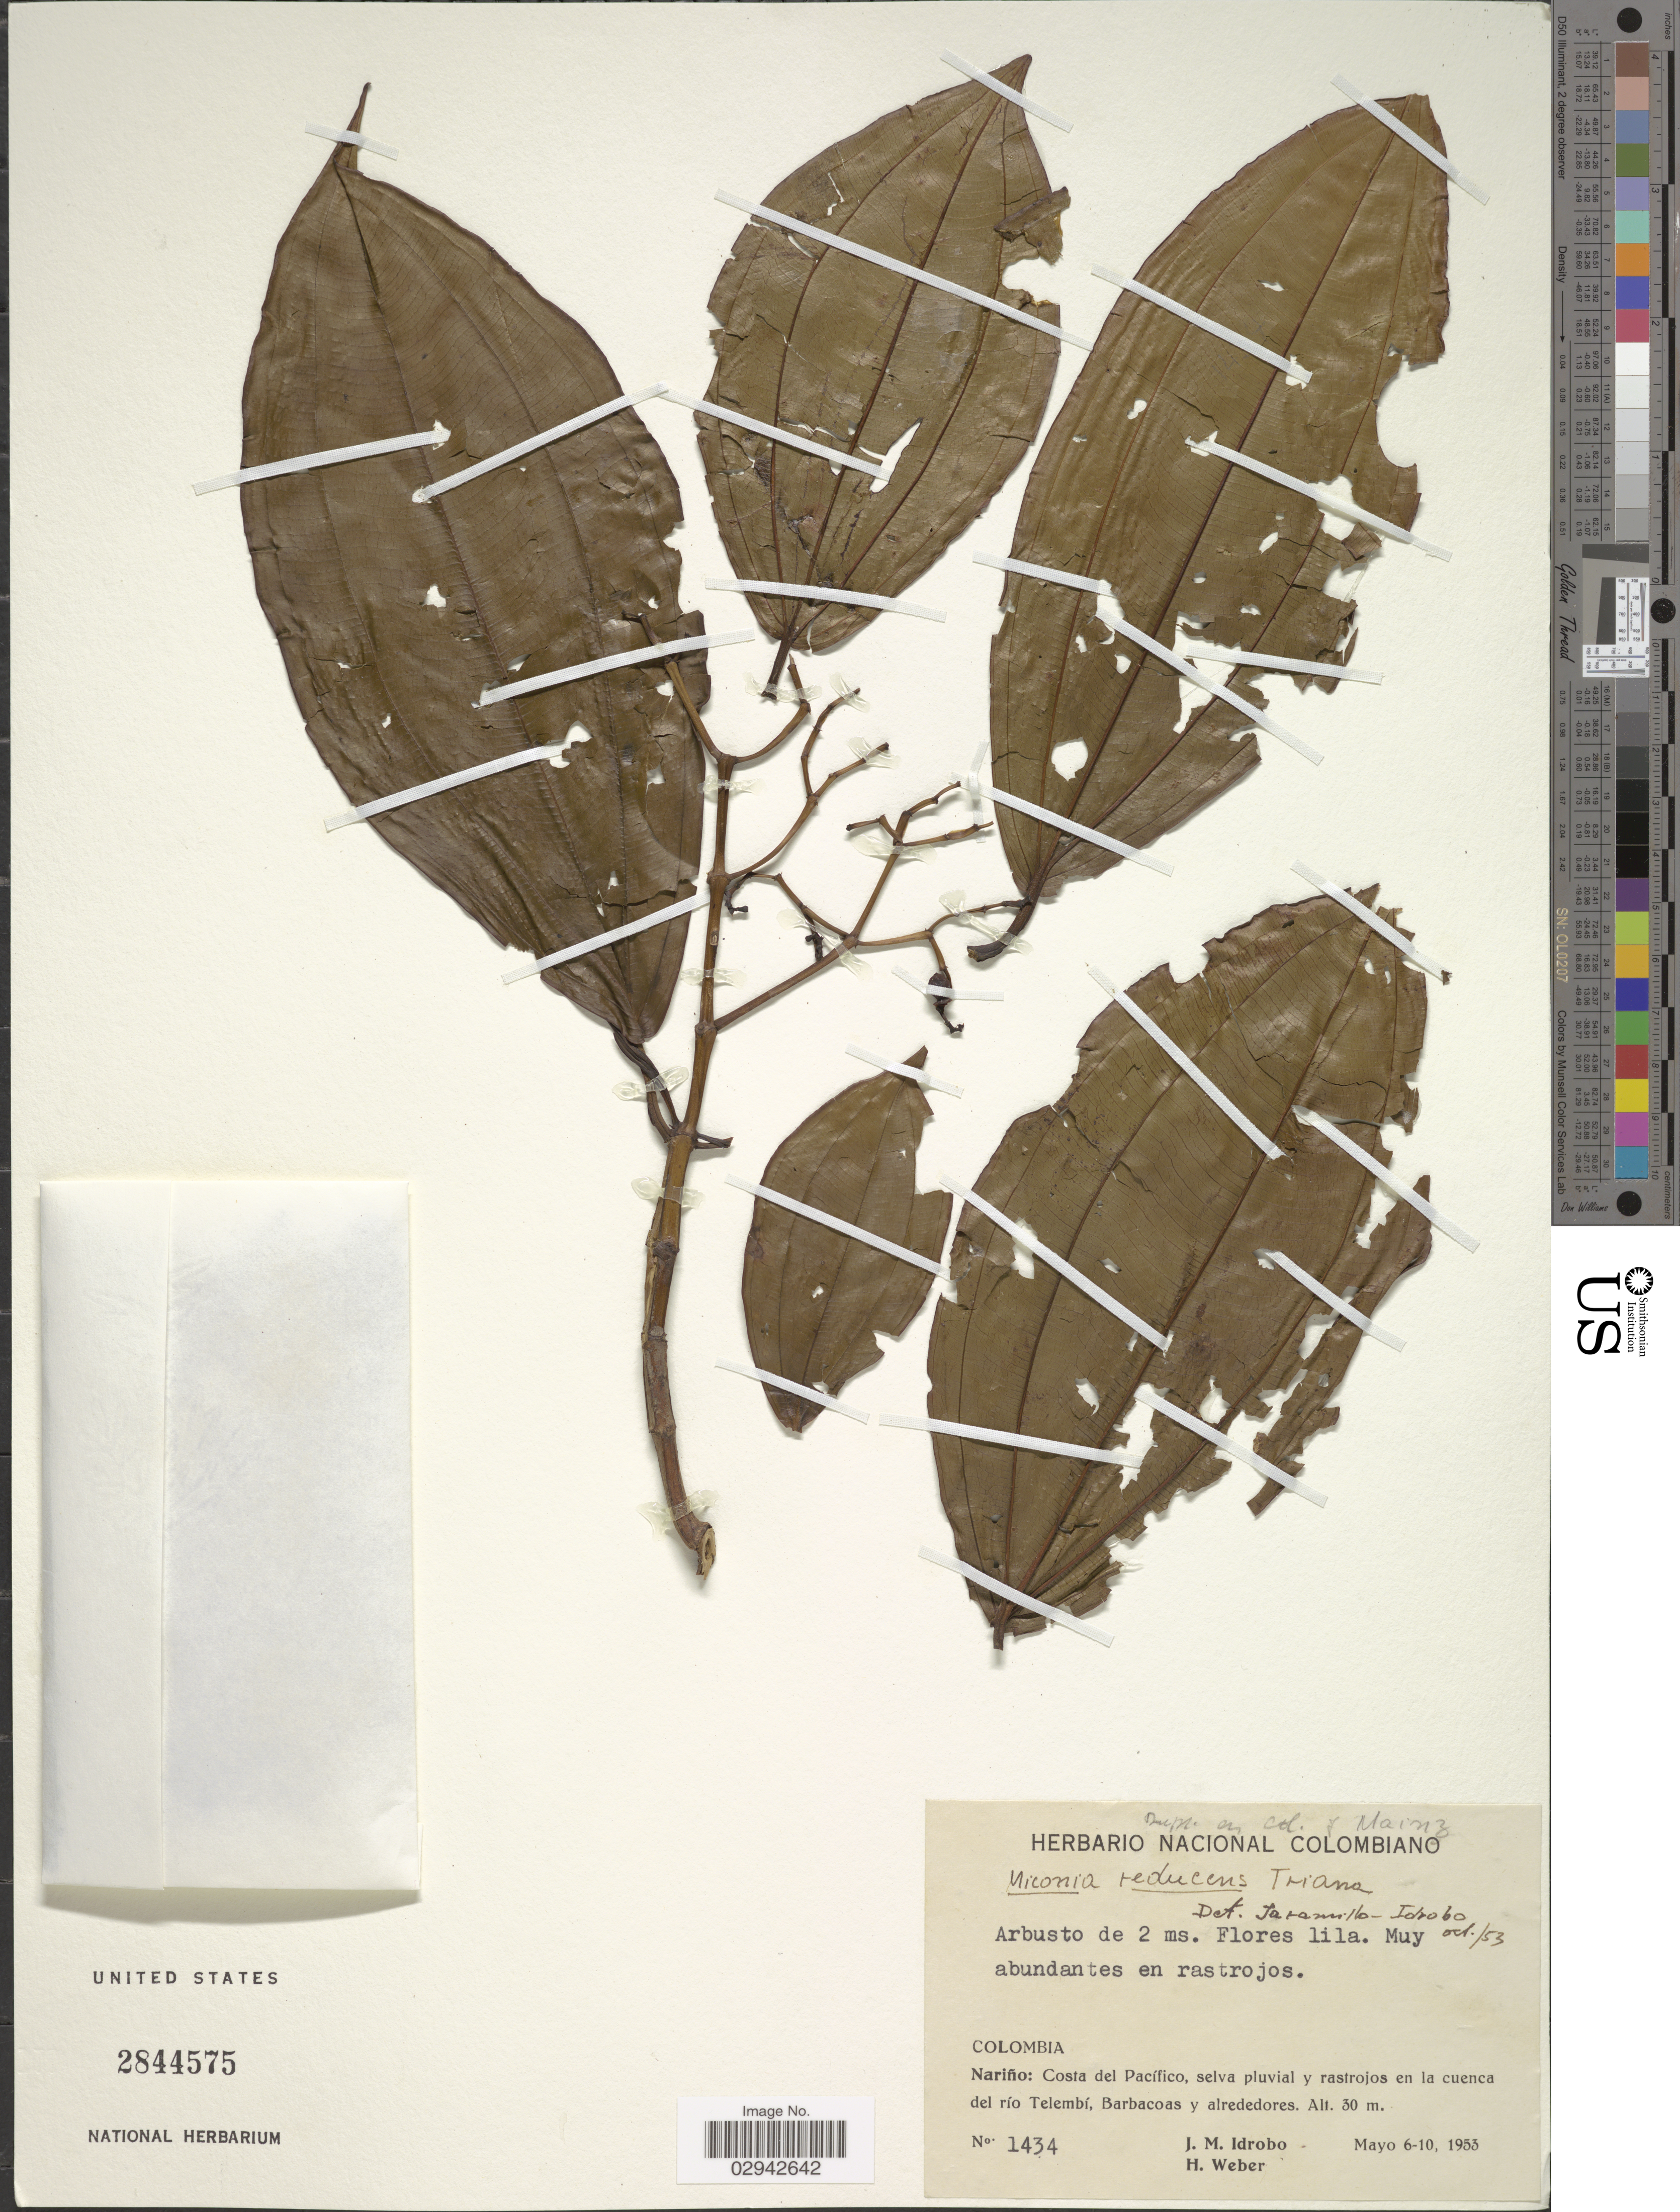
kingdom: Plantae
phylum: Tracheophyta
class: Magnoliopsida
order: Myrtales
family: Melastomataceae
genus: Miconia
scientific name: Miconia reducens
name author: Triana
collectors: J. M. Idrobo & H. Weber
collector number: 1434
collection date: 1953-05-06/1953-05-10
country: Colombia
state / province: Nariño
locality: Costa del Pacífico, selva pluvial y rastrojos en la cuenca del río Telembí, Barbacoas y alrededores.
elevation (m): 30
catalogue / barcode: US 2844575